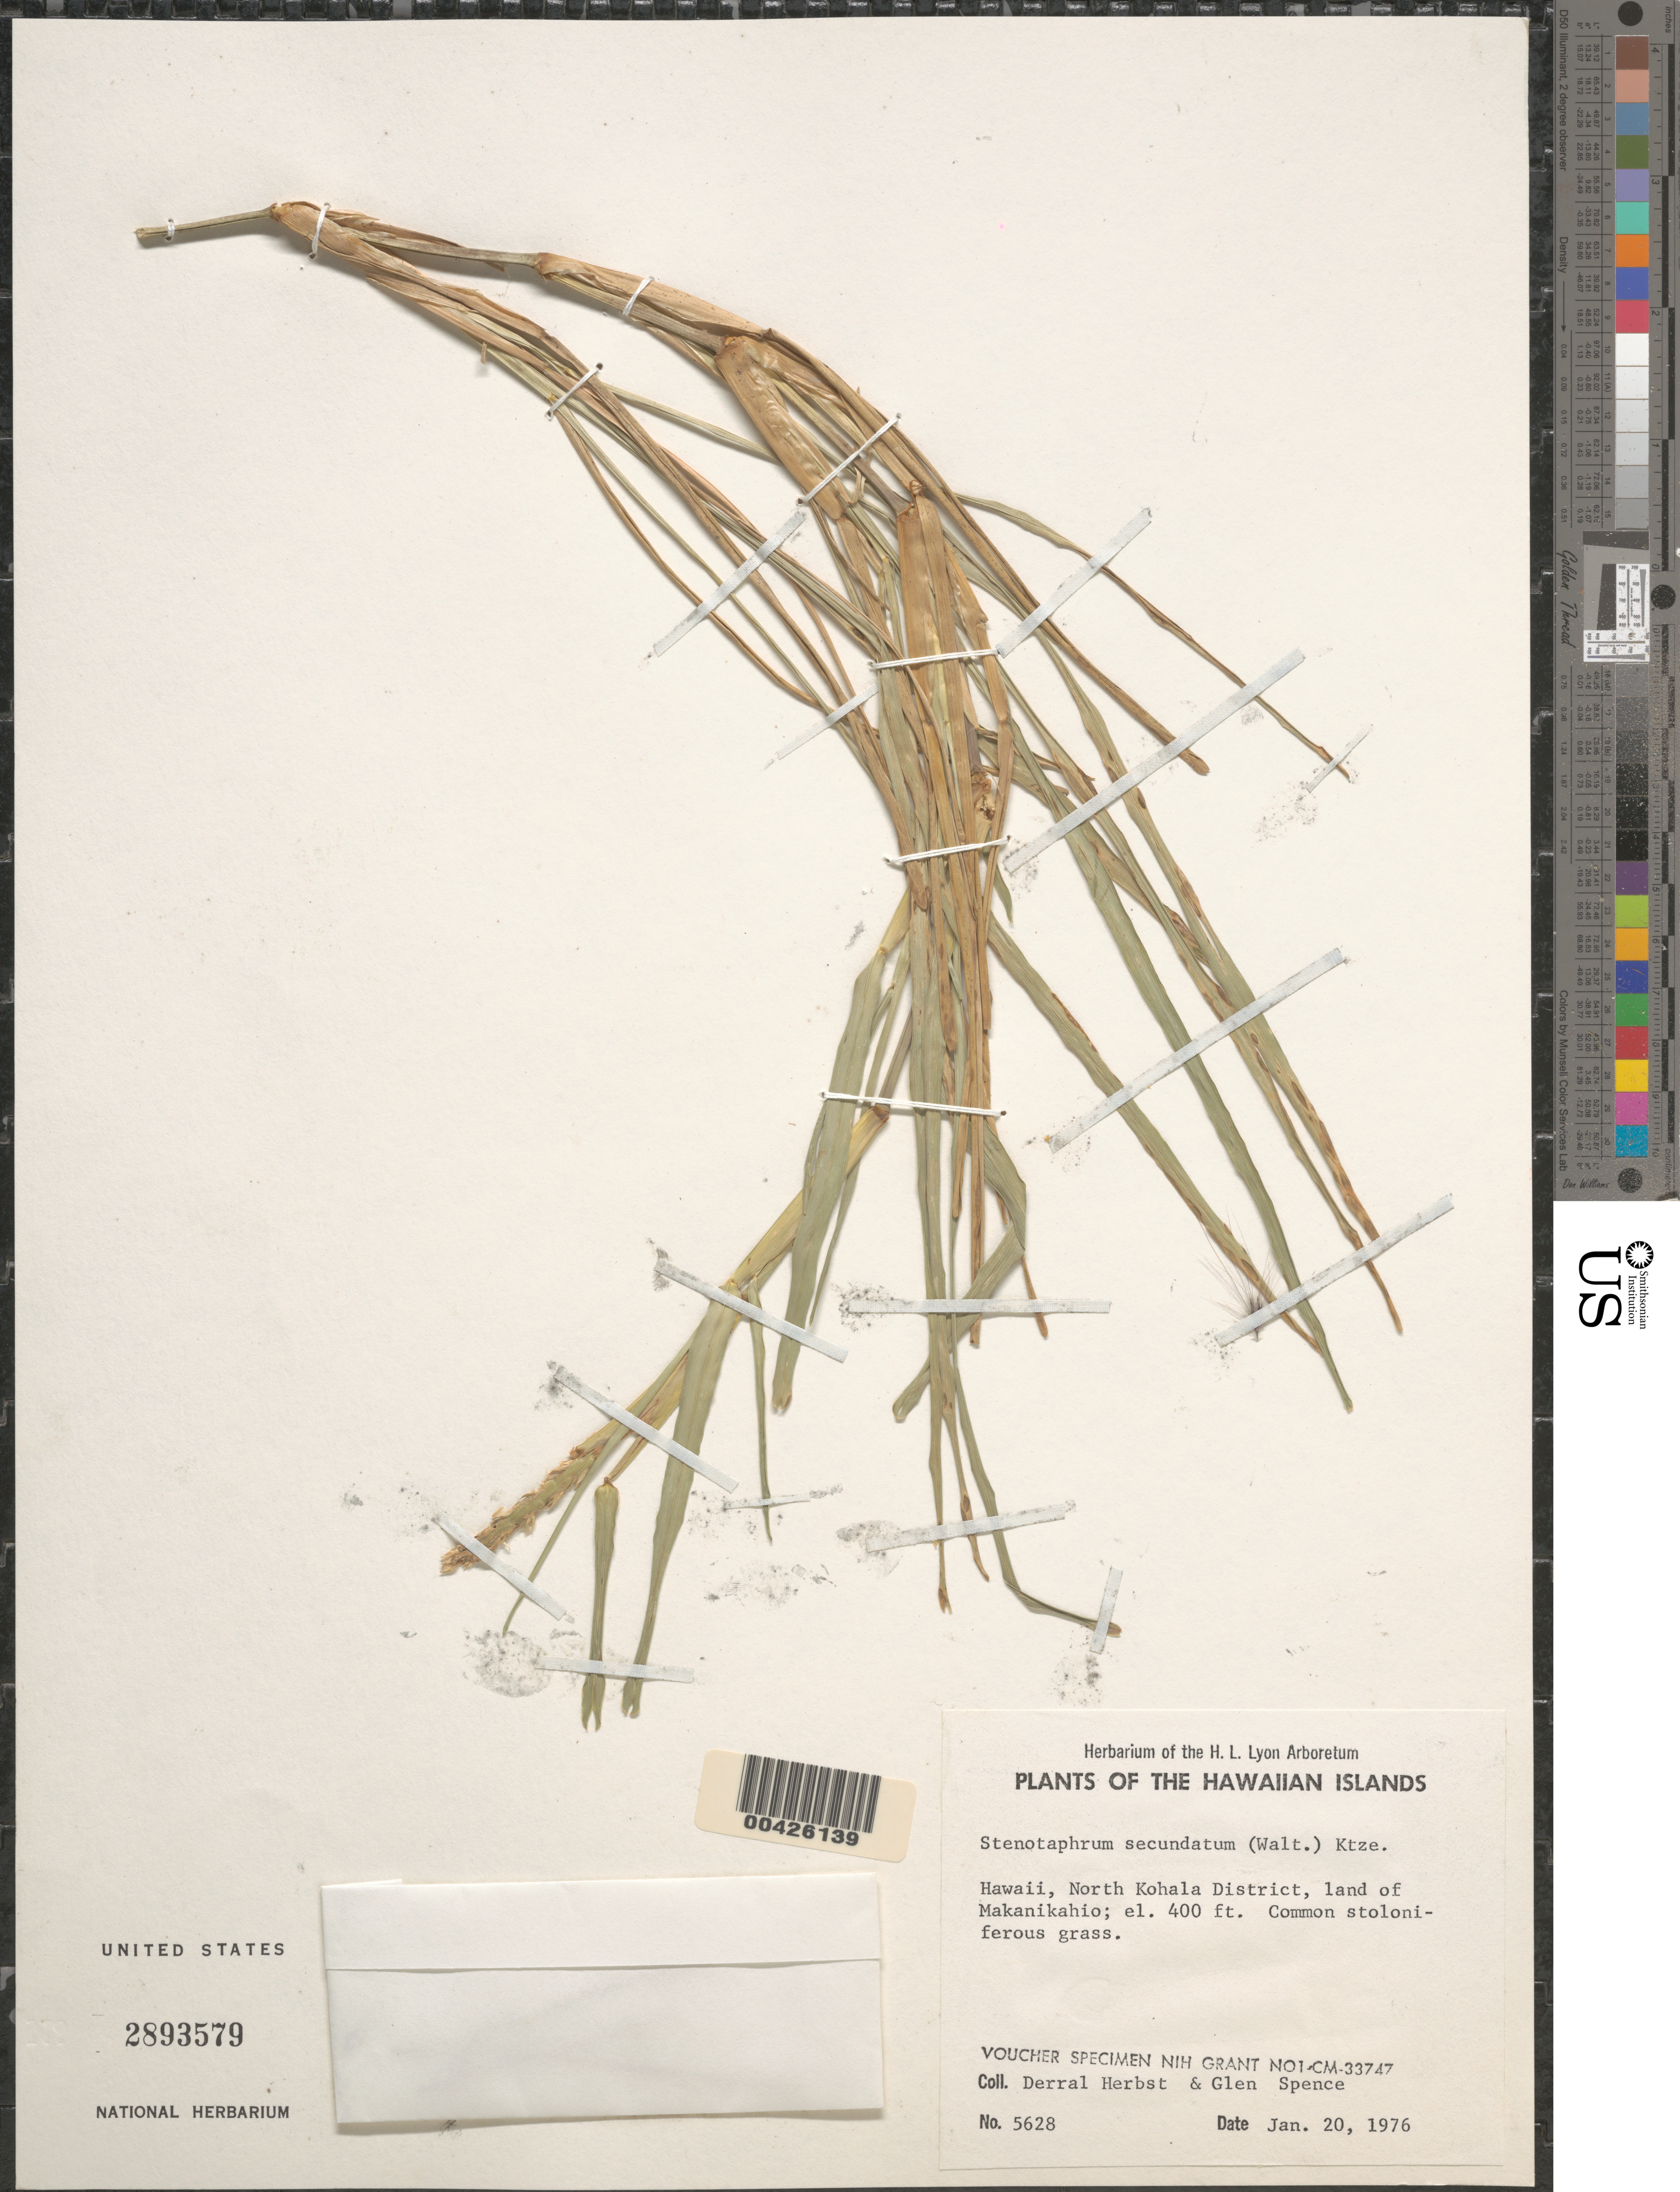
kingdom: Plantae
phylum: Tracheophyta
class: Liliopsida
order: Poales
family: Poaceae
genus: Stenotaphrum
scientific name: Stenotaphrum secundatum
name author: (Walter) Kuntze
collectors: D. R. Herbst & G. Spence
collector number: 5628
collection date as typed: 20 Jan 1976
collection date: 1976-01-20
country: United States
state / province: Hawaii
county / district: Hawaii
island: Hawaii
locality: N Kohala District, land of Makanikahio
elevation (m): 122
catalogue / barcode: US 2893579